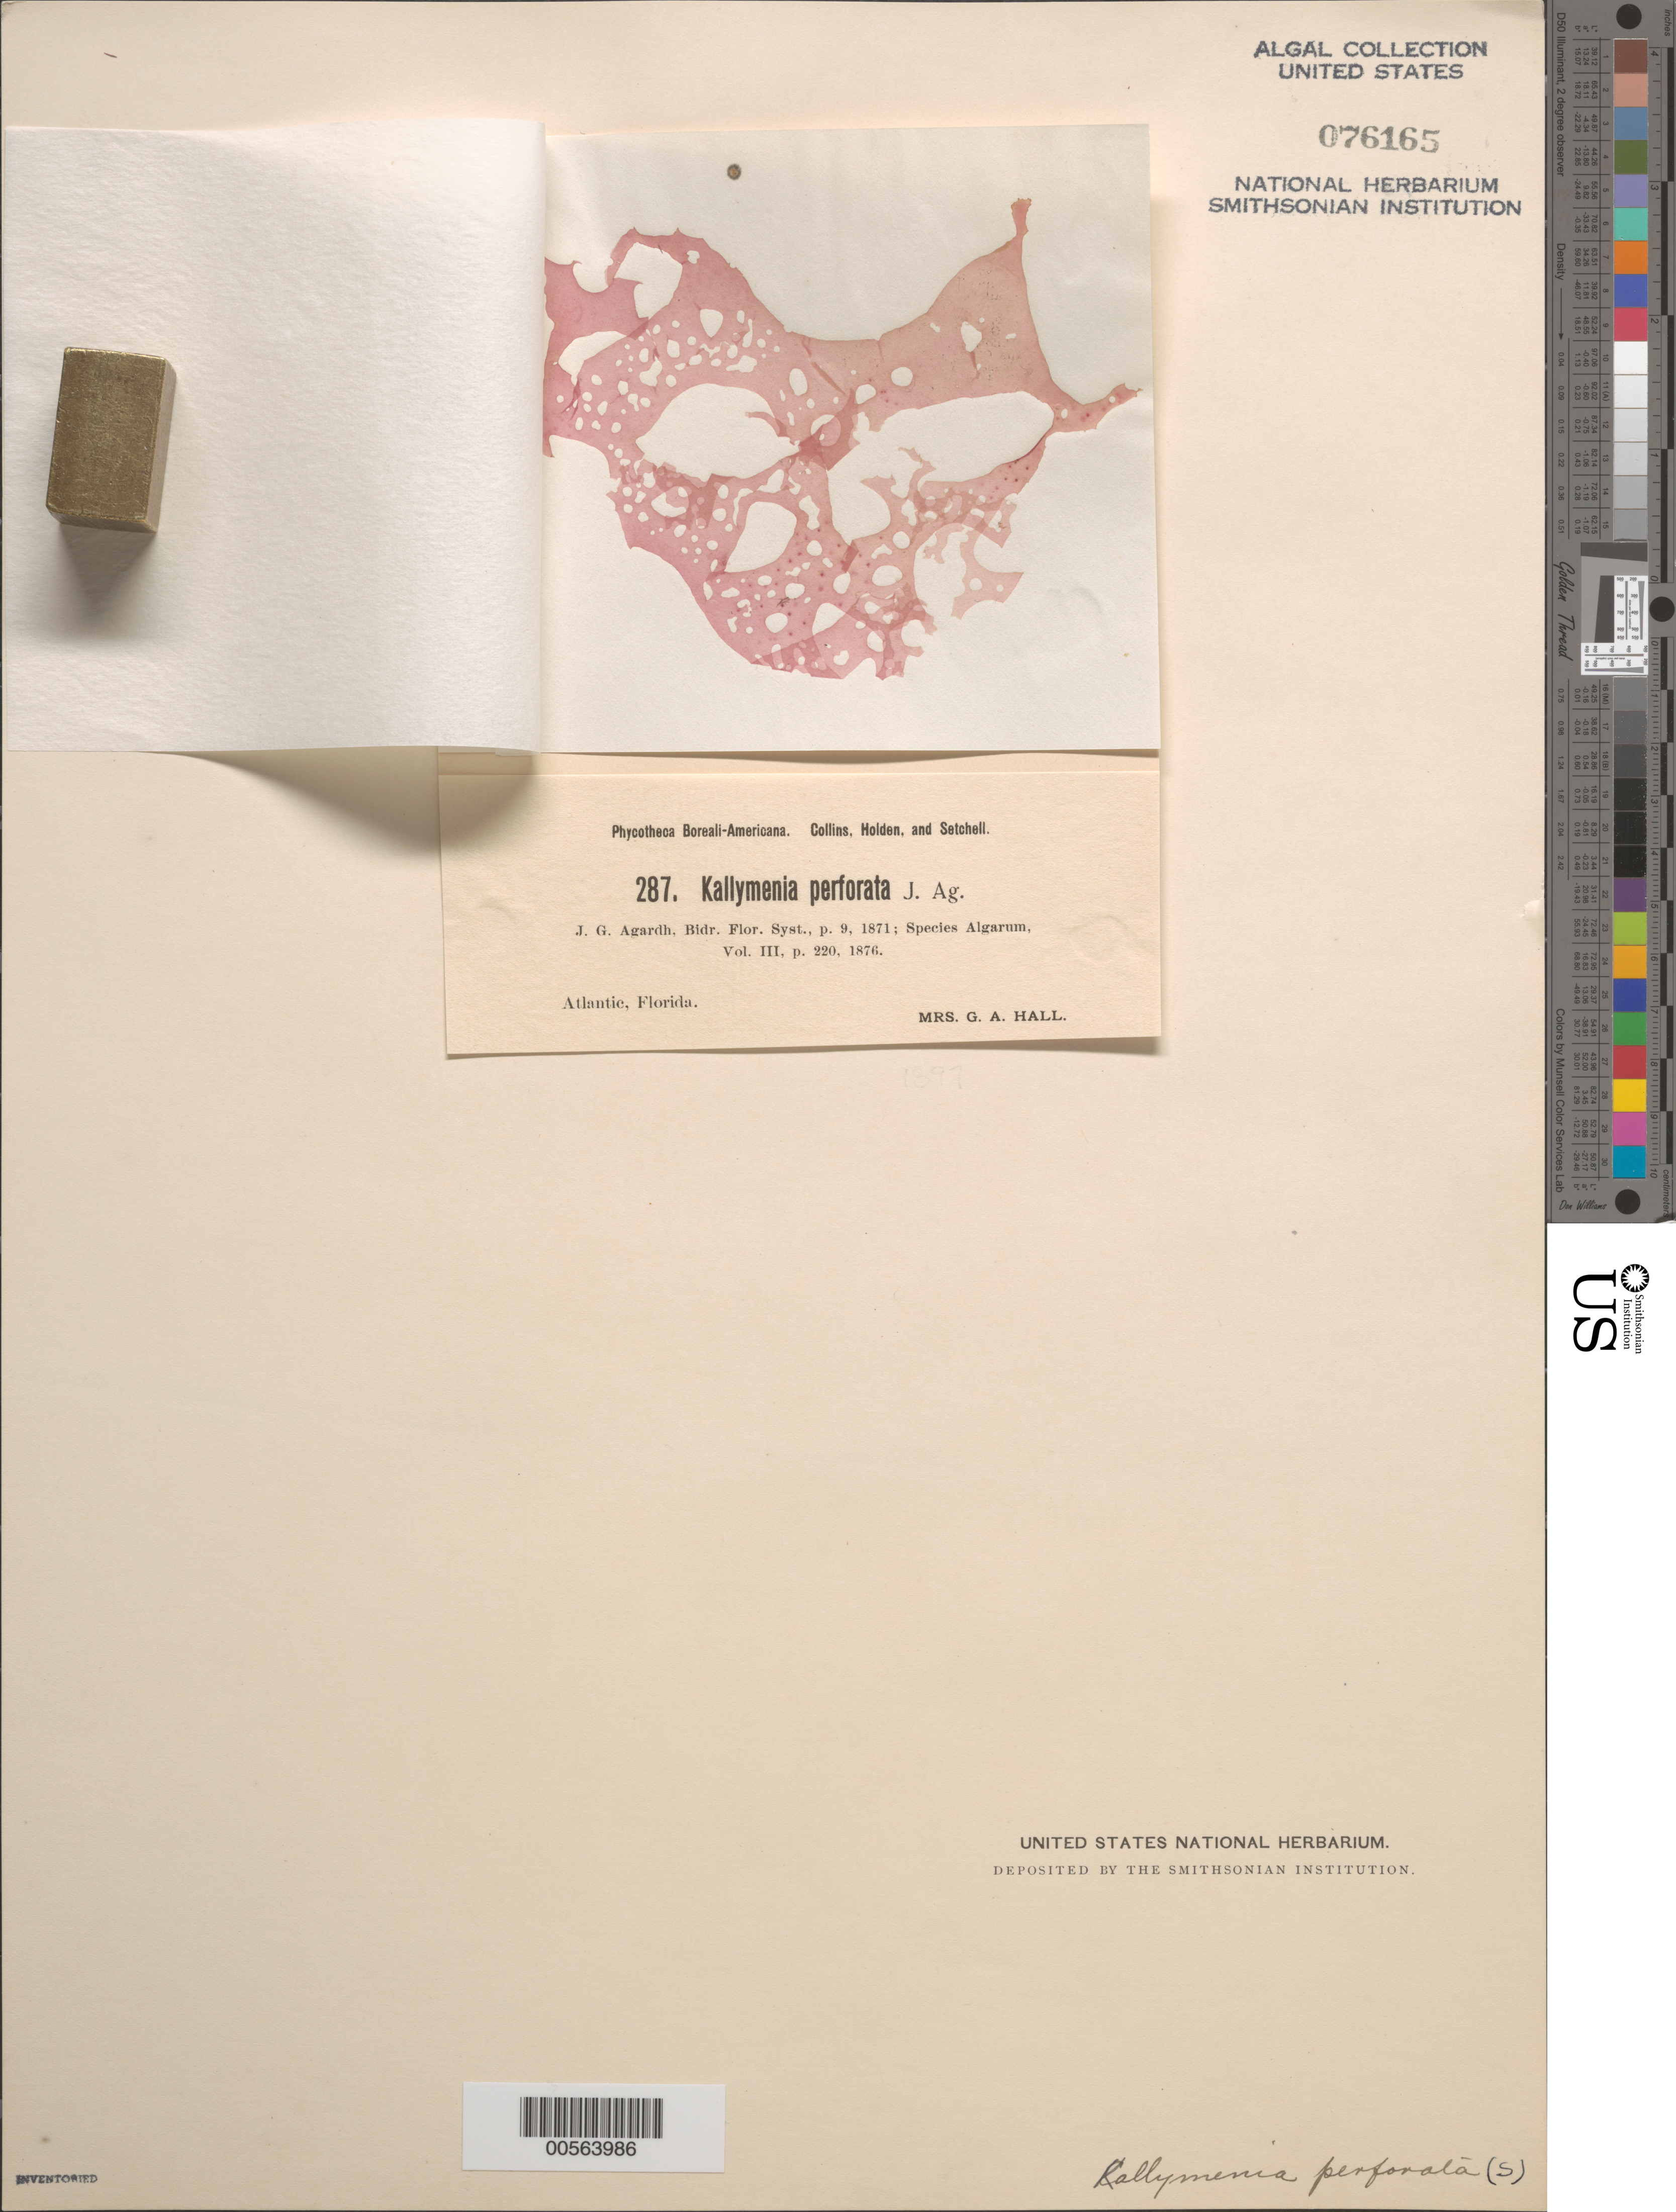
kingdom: Plantae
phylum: Rhodophyta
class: Florideophyceae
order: Gigartinales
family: Kallymeniaceae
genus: Kallymenia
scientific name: Kallymenia perforata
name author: J. Agardh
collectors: Mrs. Hall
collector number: PB-A 287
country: United States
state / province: Florida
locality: Atlantic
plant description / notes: Collins, Holden & Setchell, Phycotheca Boreali-Americana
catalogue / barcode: US 76165